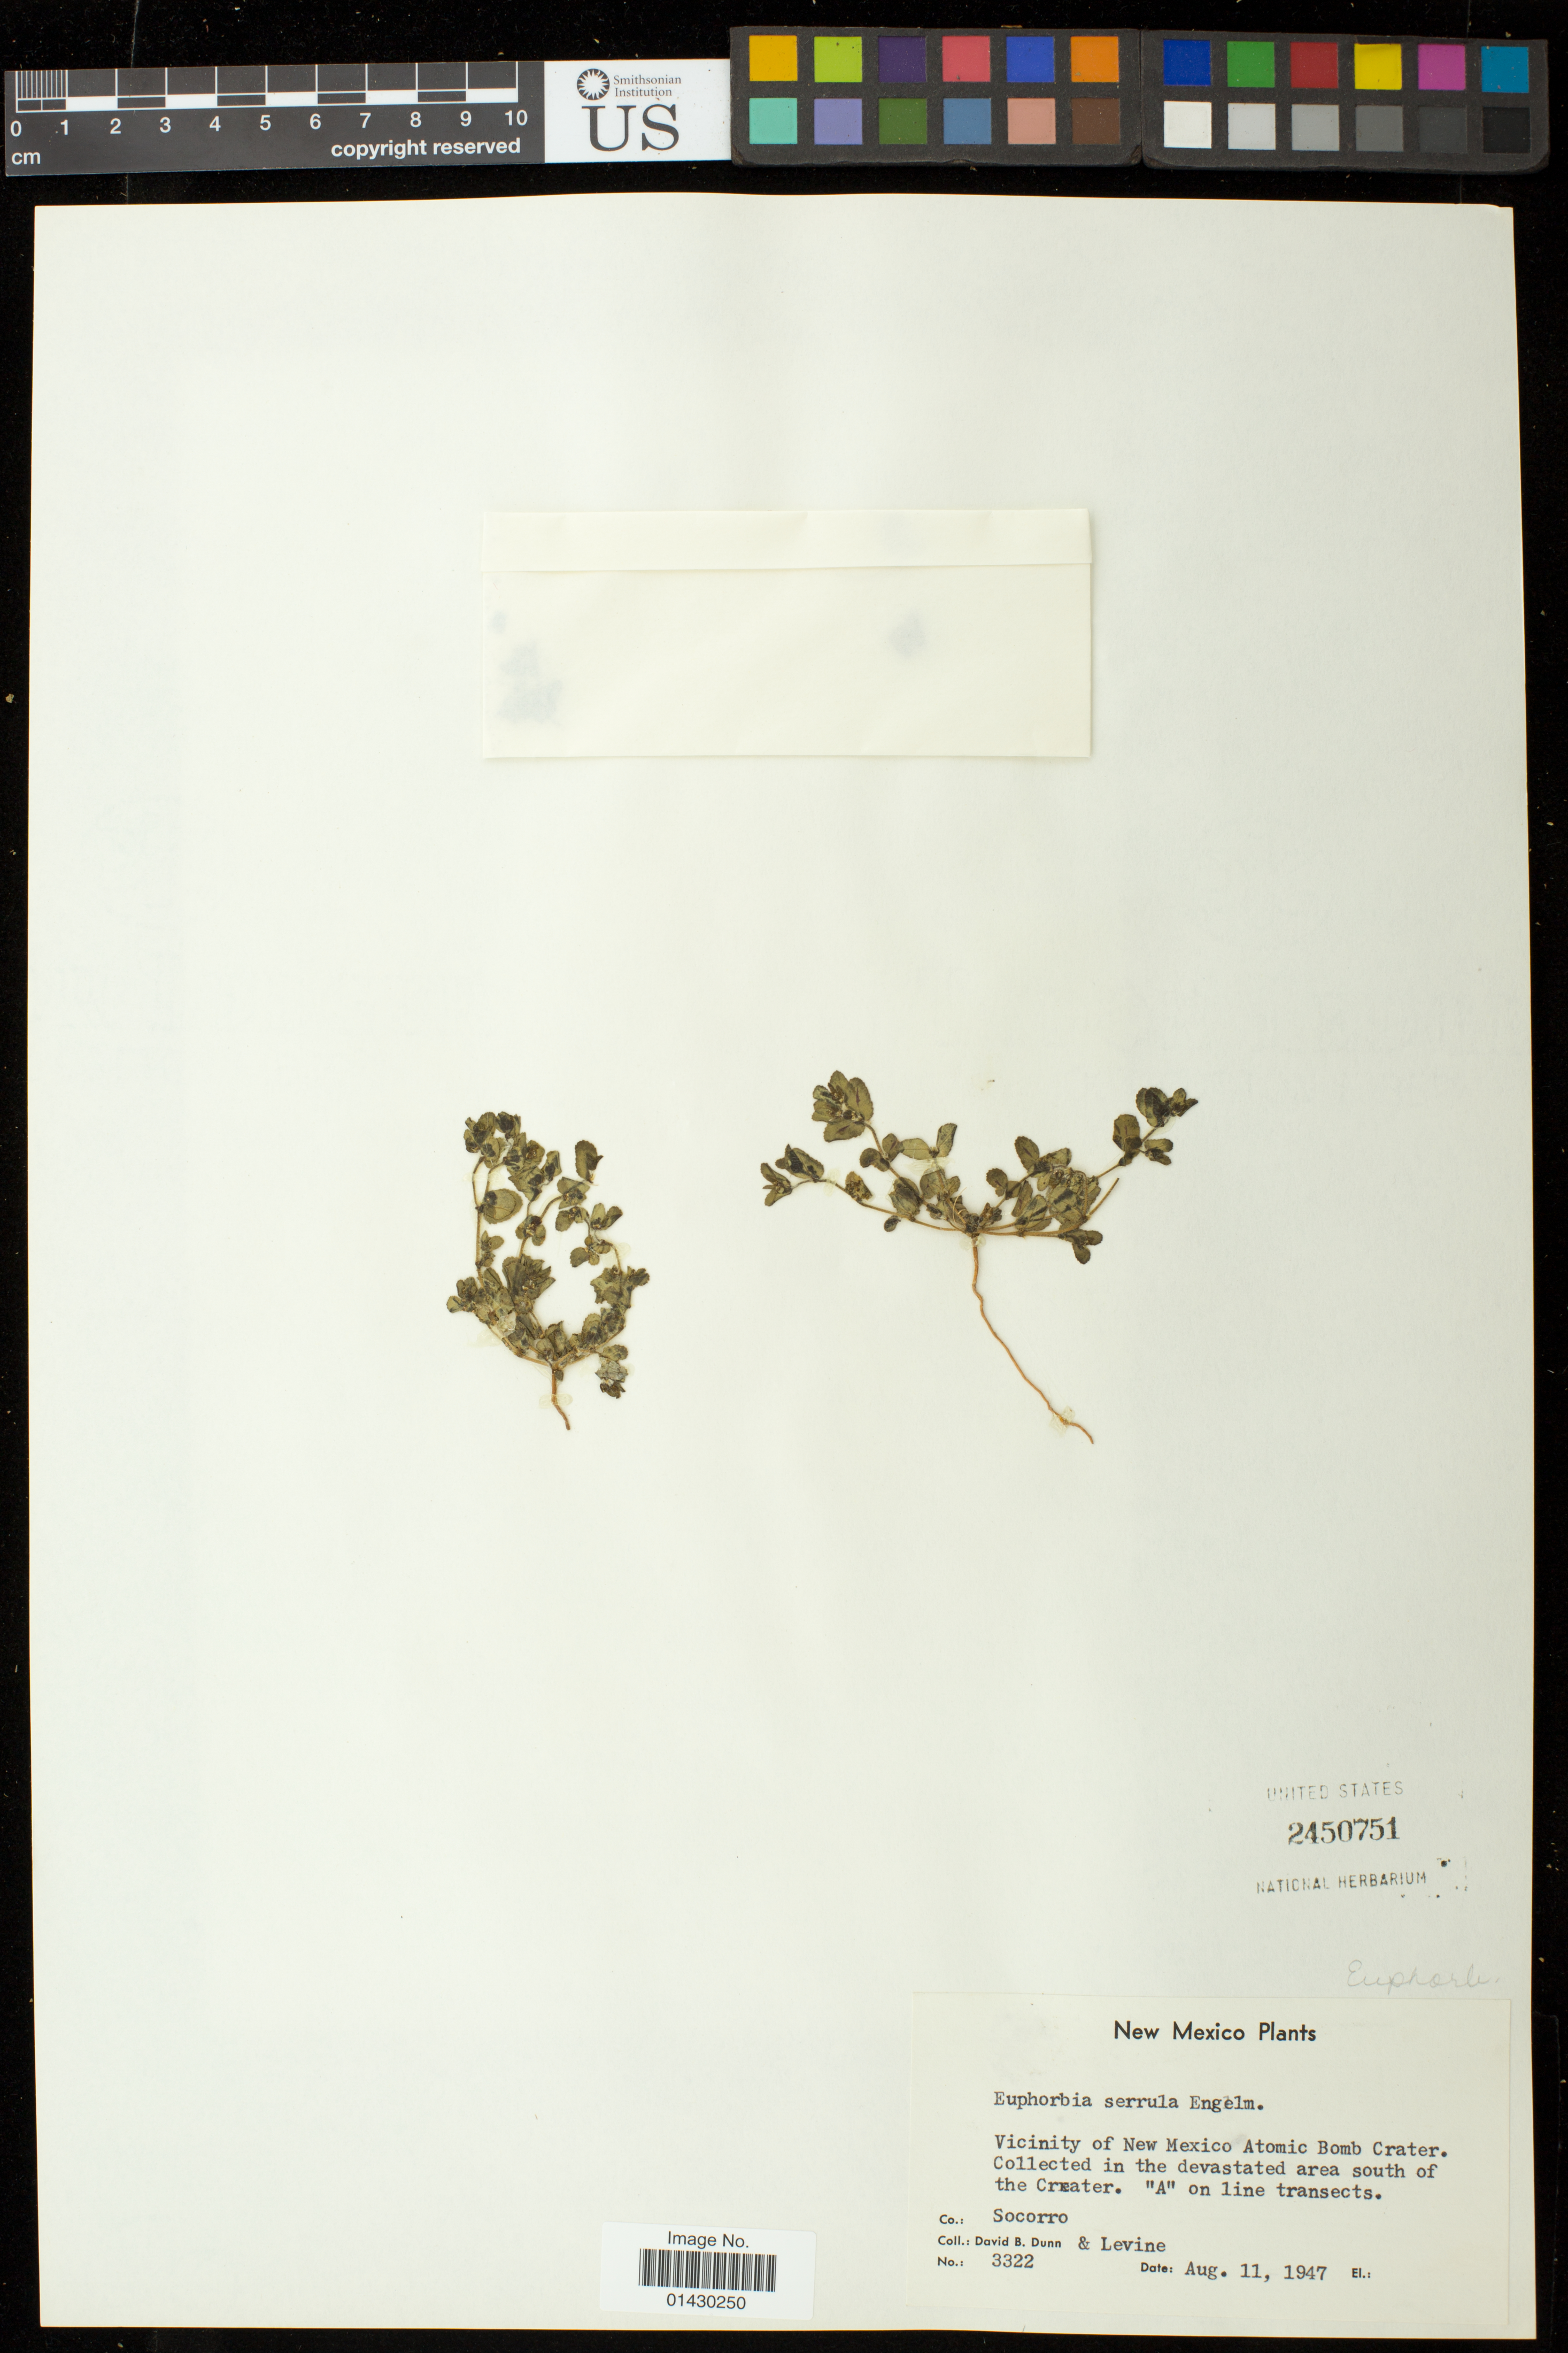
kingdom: Plantae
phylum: Tracheophyta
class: Magnoliopsida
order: Malpighiales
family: Euphorbiaceae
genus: Euphorbia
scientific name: Euphorbia serrula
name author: Engelm. in Emory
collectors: D. B. Dunn & -. Levine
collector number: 3322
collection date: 1947-08-11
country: United States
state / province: New Mexico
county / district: Socorro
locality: Vicinity of New Mexico Atomic Bomb Crater. The devasted area south of the Crater. "A" on line transects.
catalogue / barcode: US 2450751